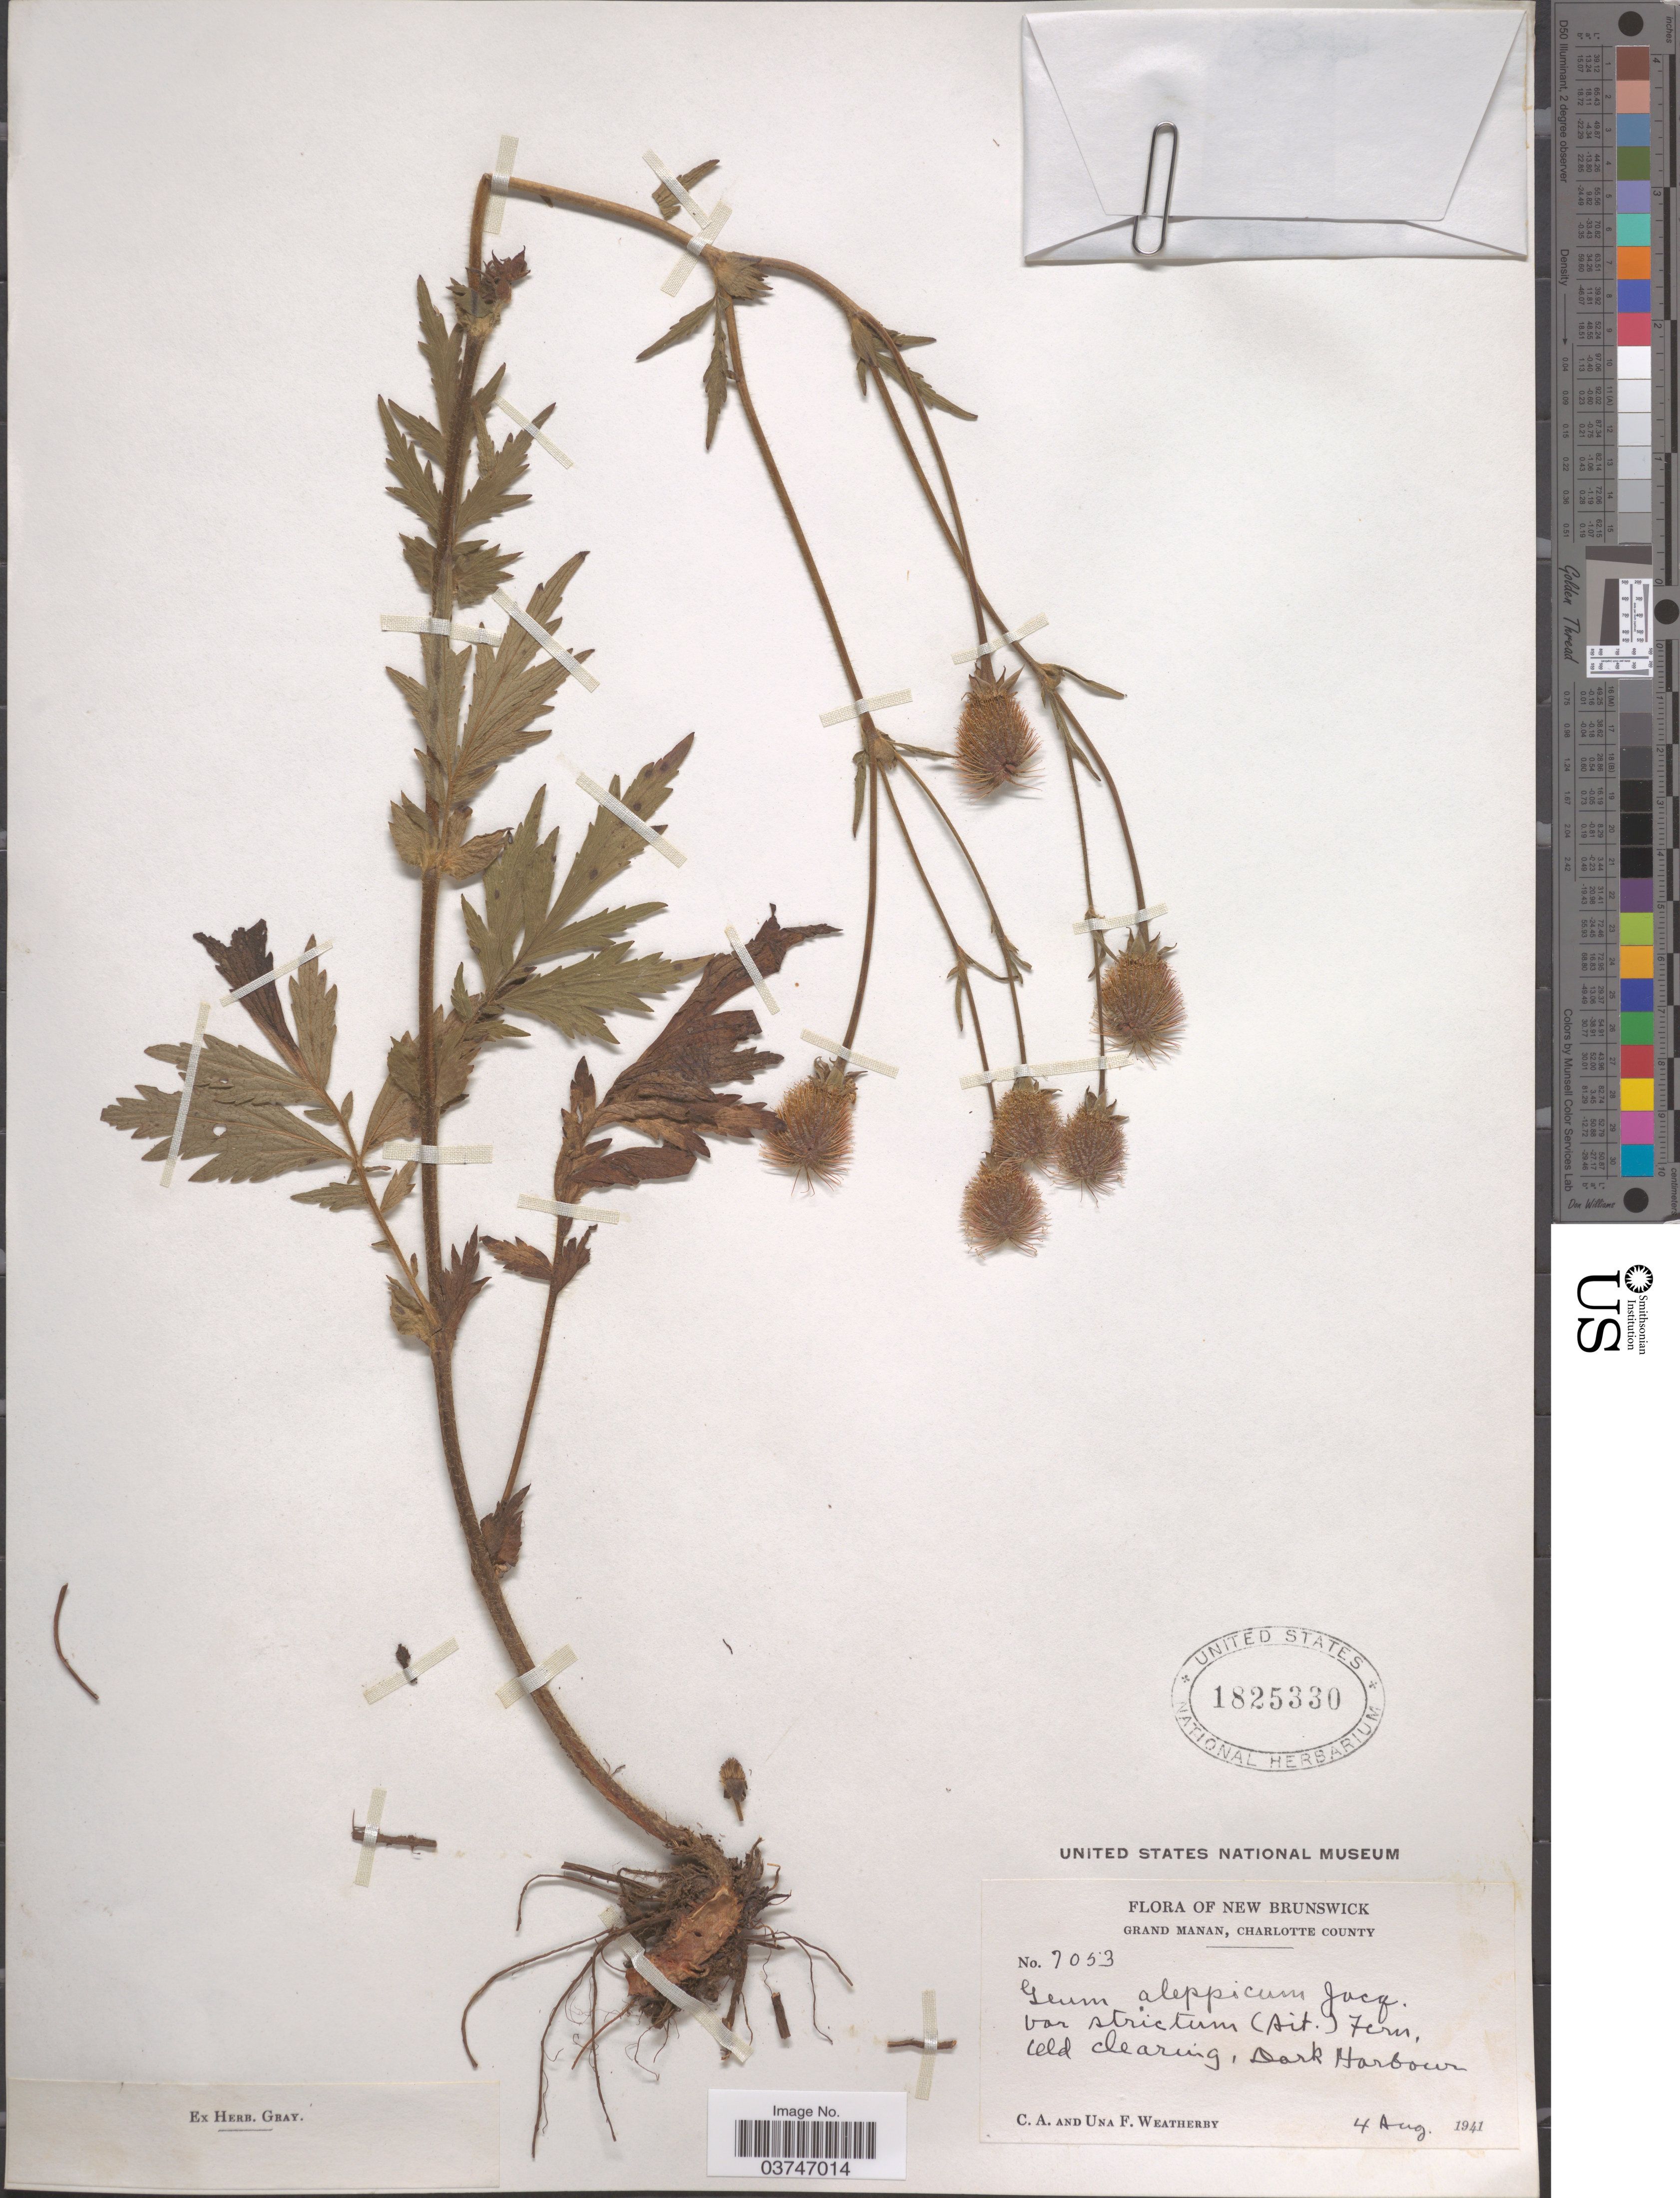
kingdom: Plantae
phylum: Tracheophyta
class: Magnoliopsida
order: Rosales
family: Rosaceae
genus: Geum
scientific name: Geum aleppicum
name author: Jacq.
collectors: C. A. Weatherby & U. Weatherby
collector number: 7053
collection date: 1941-08-04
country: Canada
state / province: New Brunswick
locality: Grand Manan, Charlotte County. Old clearing, Dark Harbour.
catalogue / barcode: US 1826330